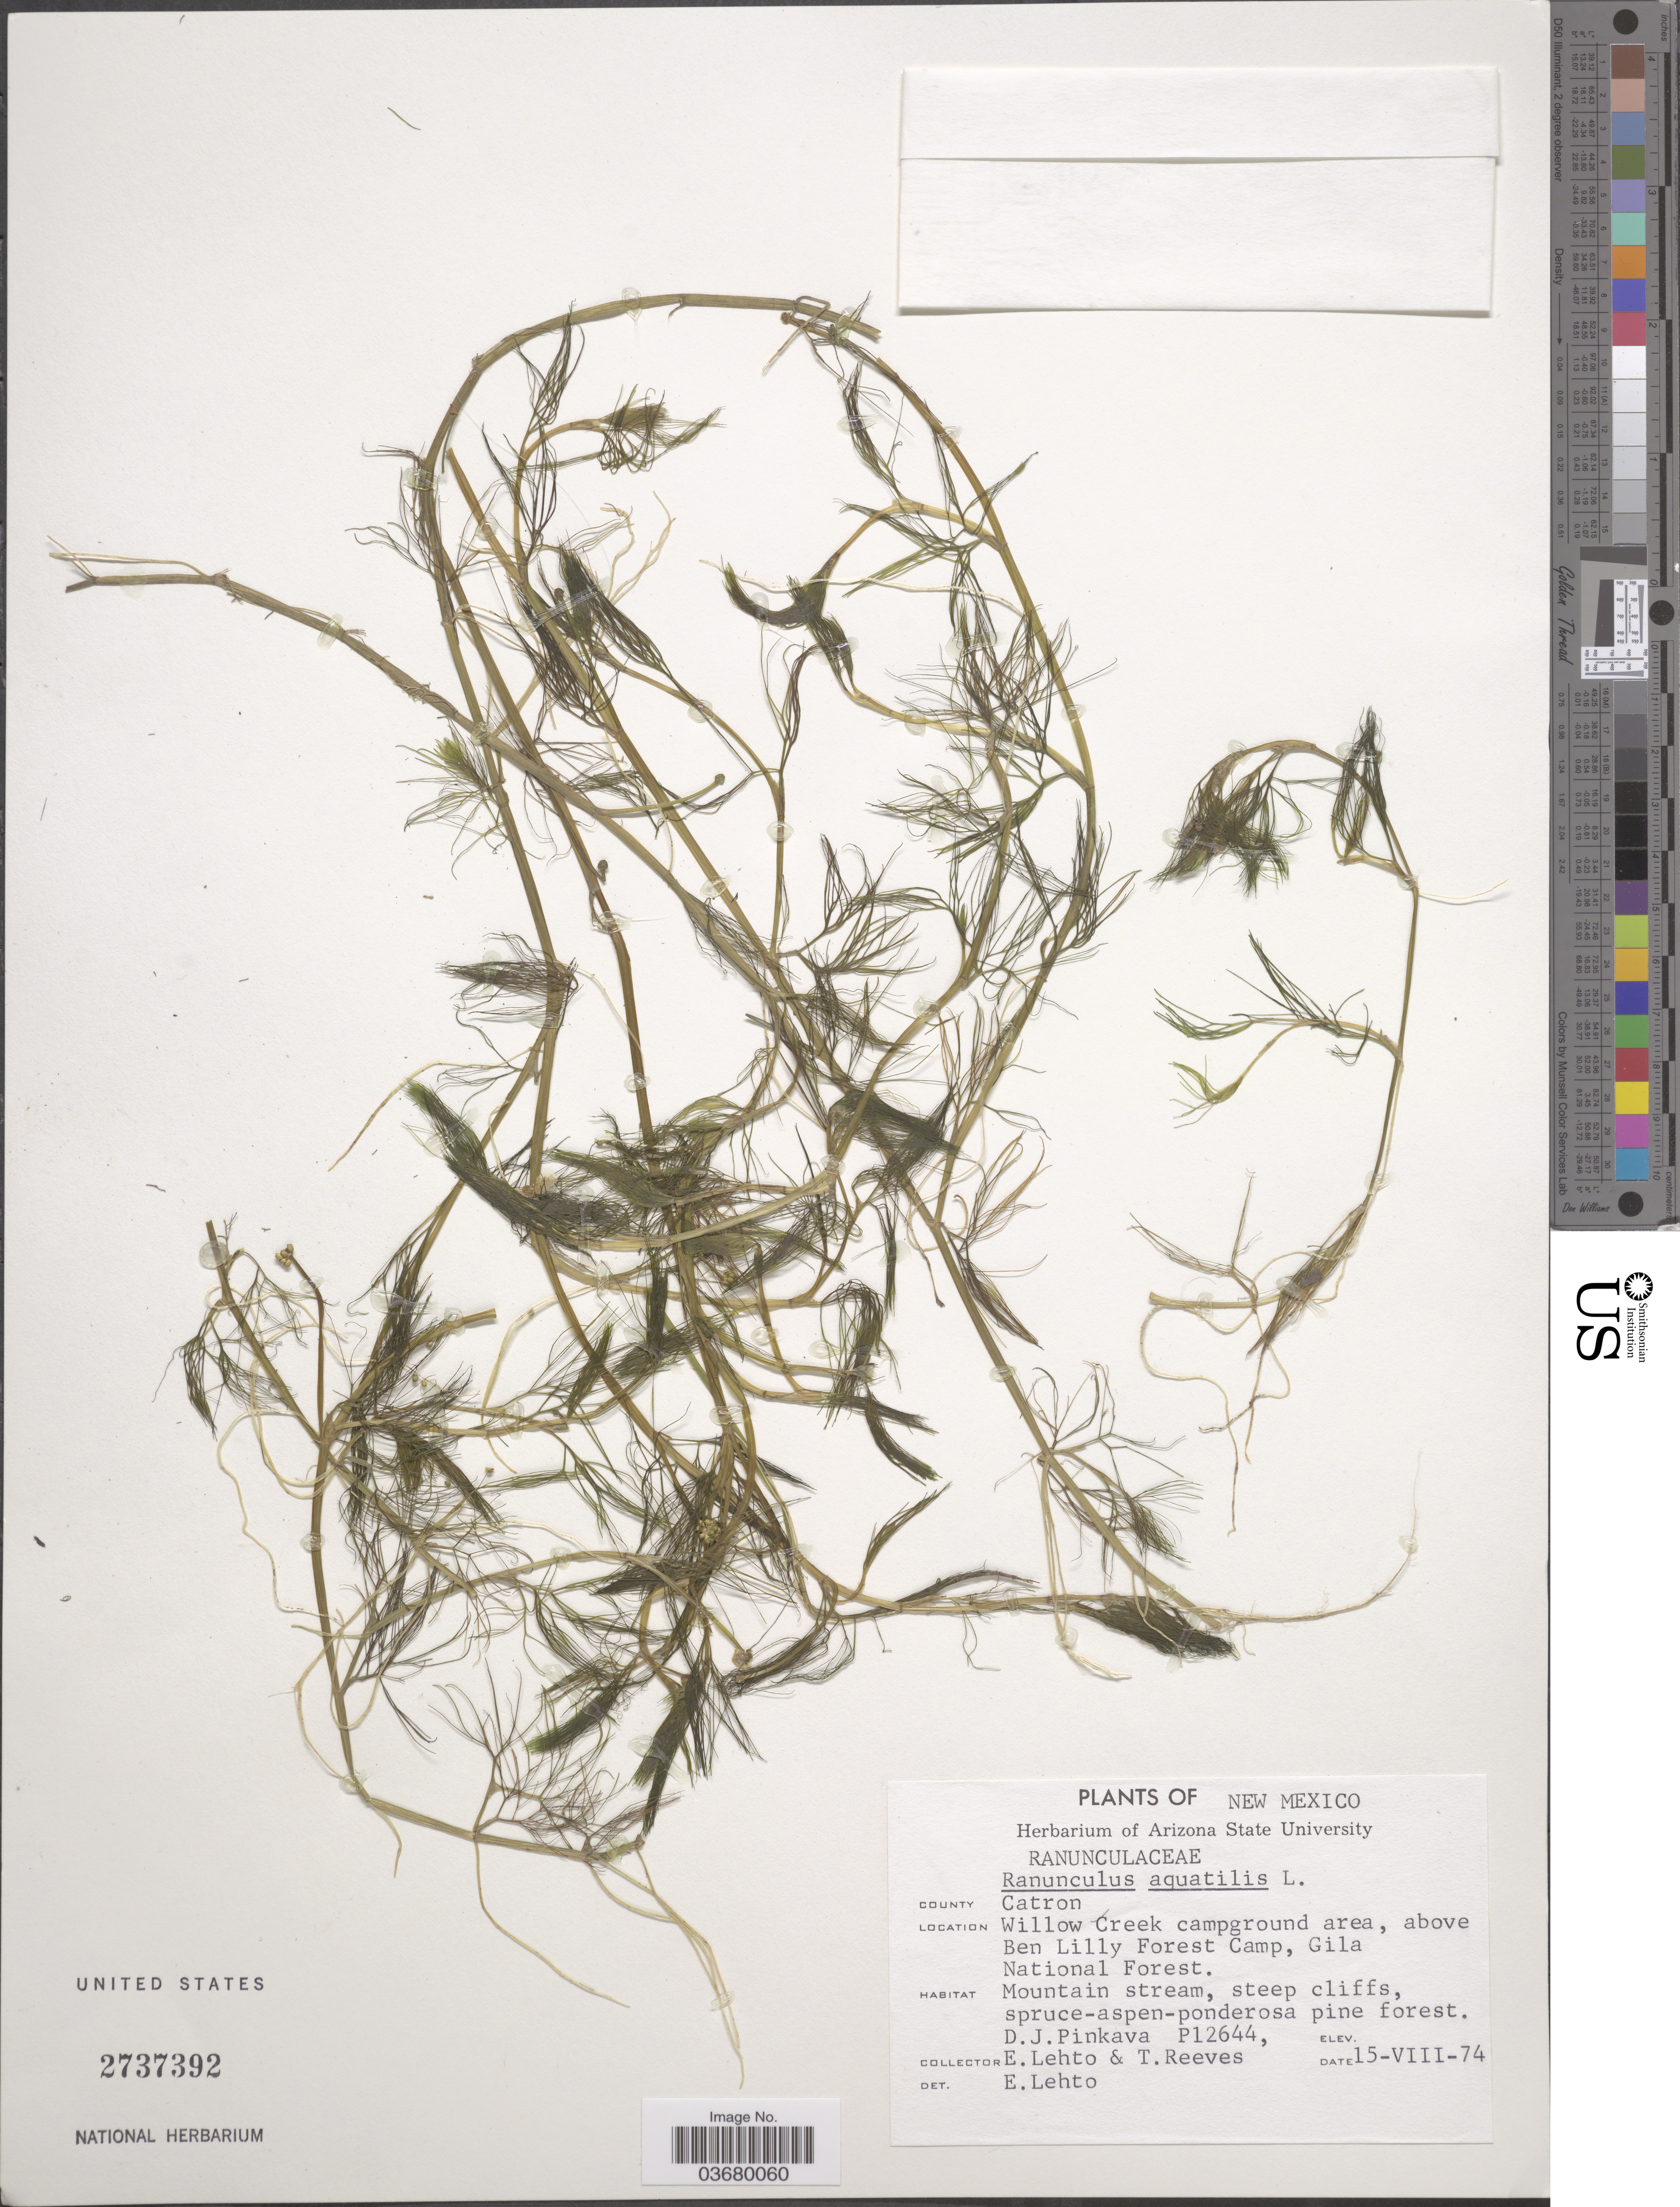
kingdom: Plantae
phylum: Tracheophyta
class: Magnoliopsida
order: Ranunculales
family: Ranunculaceae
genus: Ranunculus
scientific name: Ranunculus trichophyllus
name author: Chaix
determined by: Strong, Mark T., (BOT), Smithsonian Institution - National Museum of Natural History (UNITED STATES)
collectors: E. Lehto & T. Reeves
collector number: P12644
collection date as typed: Transcribed d/m/y: 15/8/74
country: United States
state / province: New Mexico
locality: County Catron. Willow Creek campground area, above Ben Lilly Forest Camp, Gila National Forest.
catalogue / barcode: US 2737392